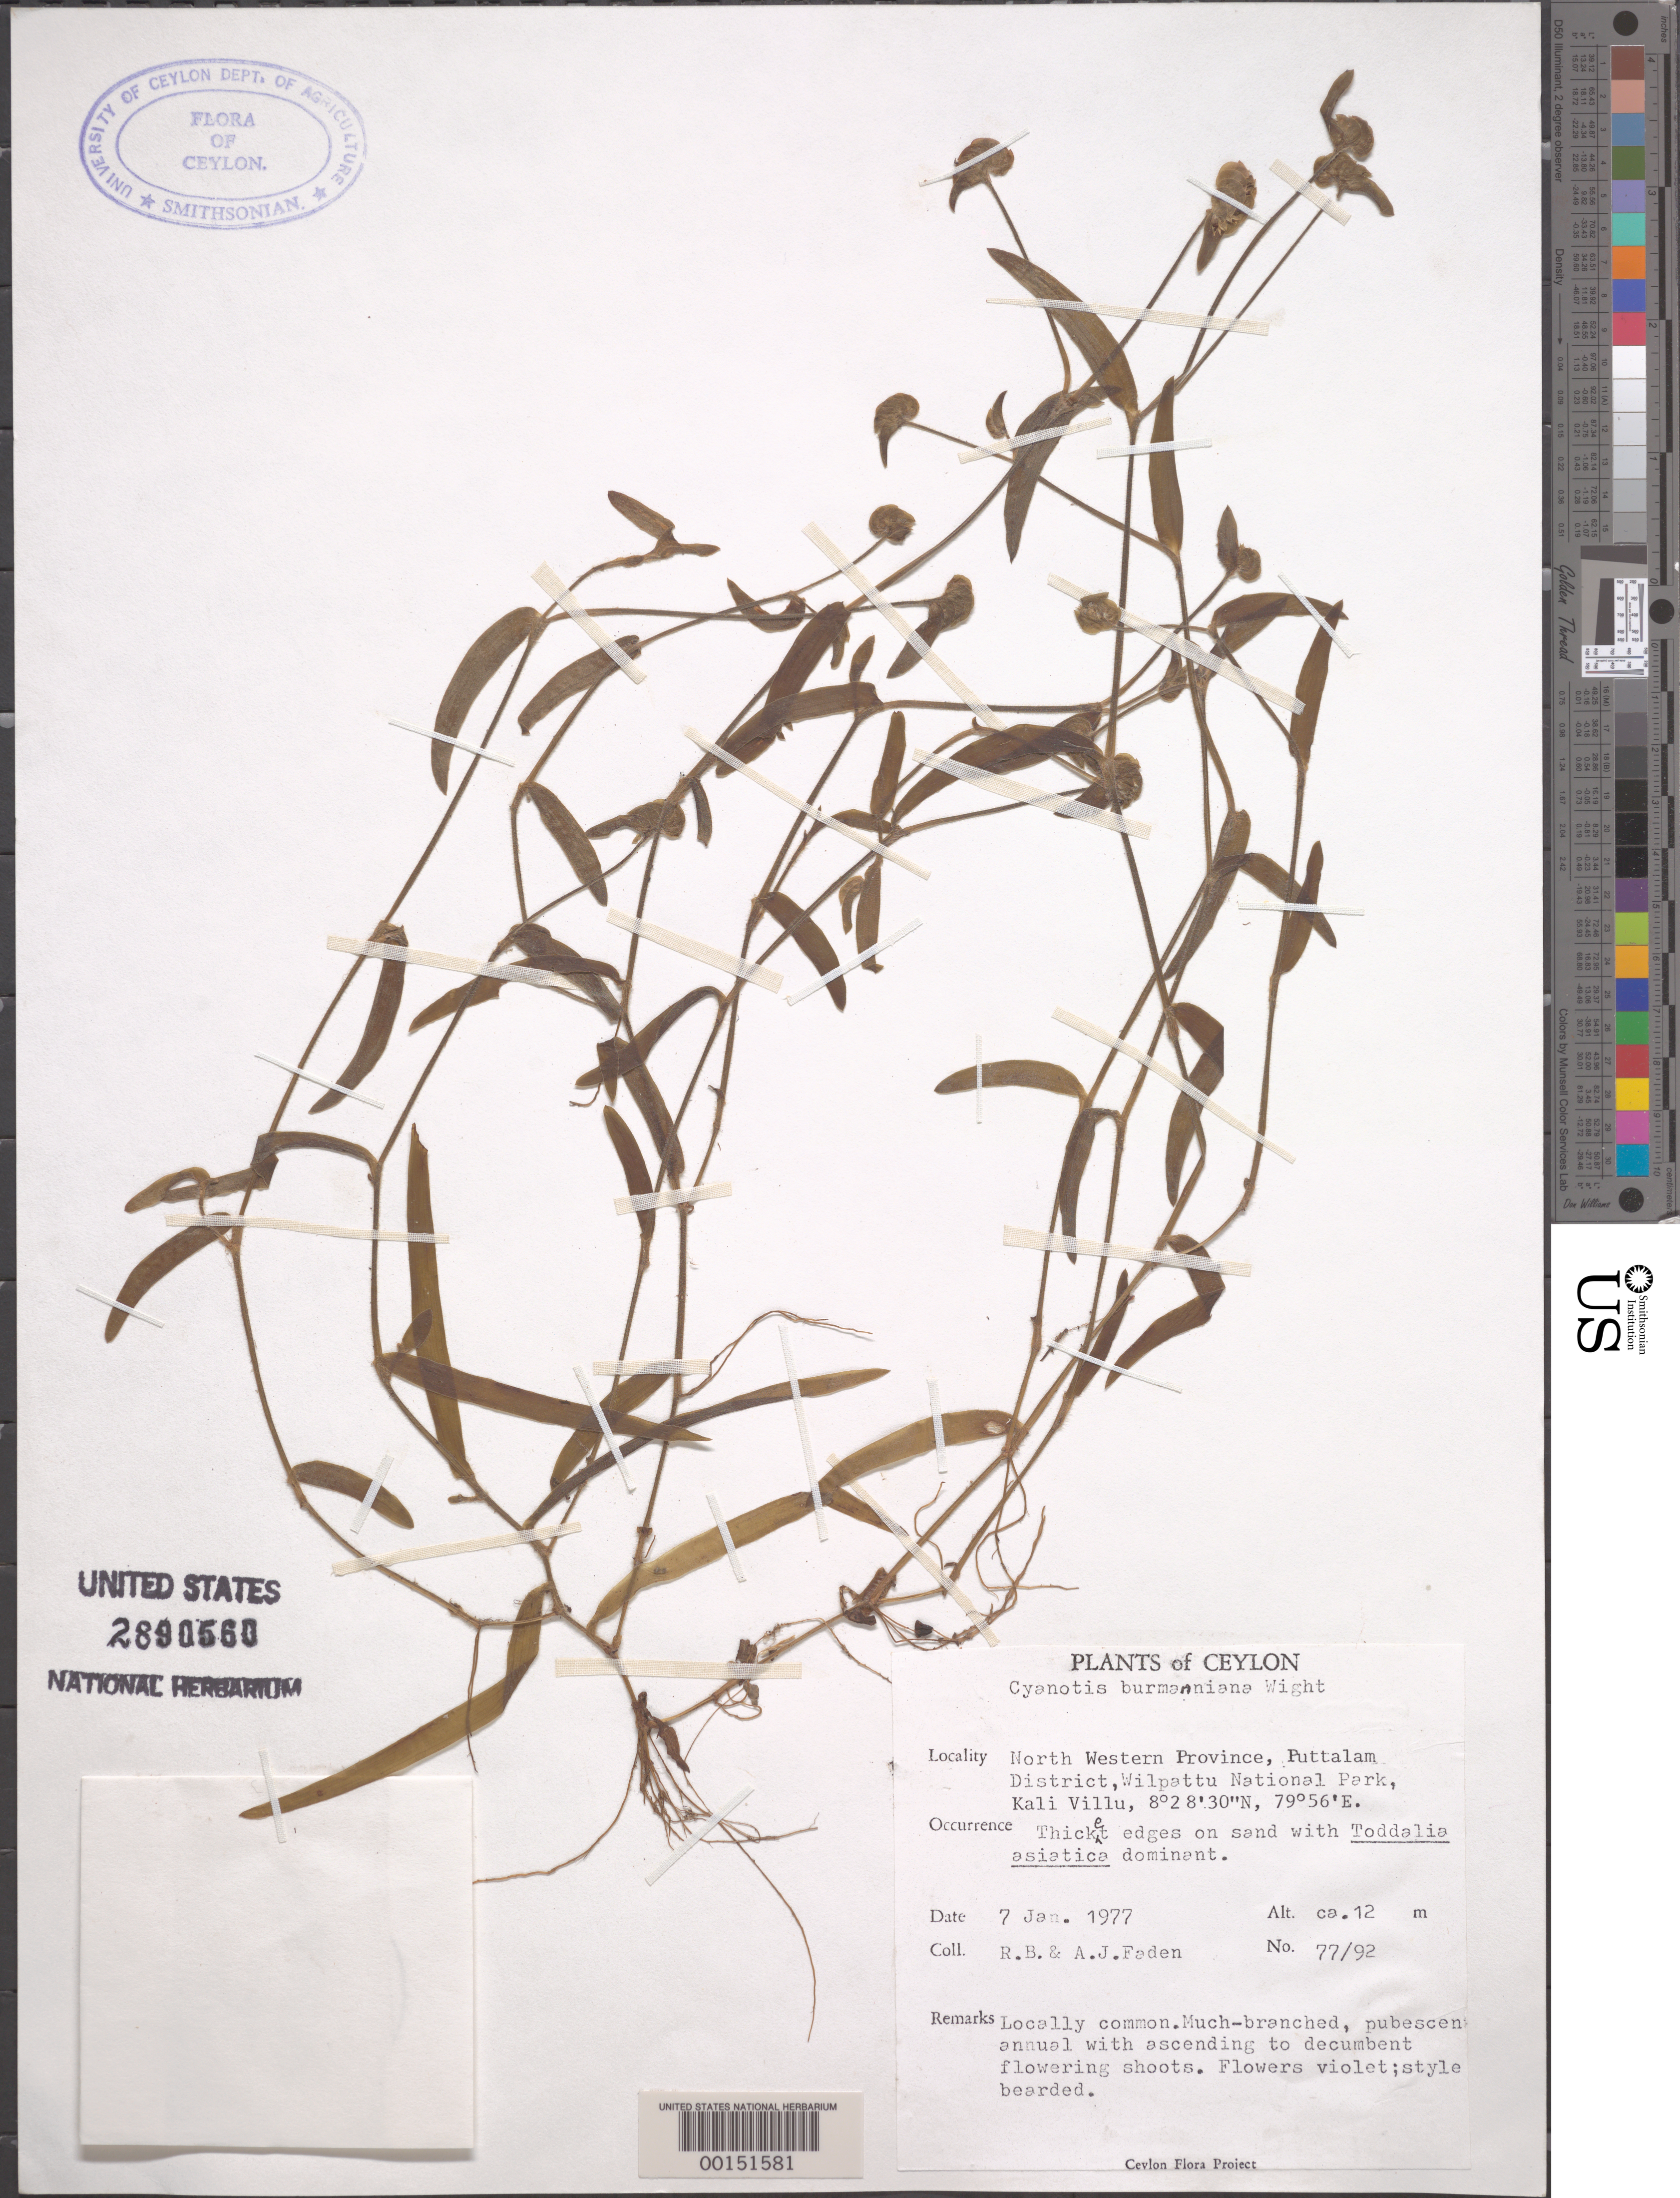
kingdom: Plantae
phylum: Tracheophyta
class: Liliopsida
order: Commelinales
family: Commelinaceae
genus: Cyanotis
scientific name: Cyanotis burmanniana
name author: Wight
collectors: R. B. Faden & A. J. Faden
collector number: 77/92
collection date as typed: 07 Jan 1977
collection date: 1977-01-07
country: Sri Lanka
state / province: North Western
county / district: Puttalum Dist.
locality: Wilpattu national park; kali villu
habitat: Thicket on sand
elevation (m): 12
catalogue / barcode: US 2890560